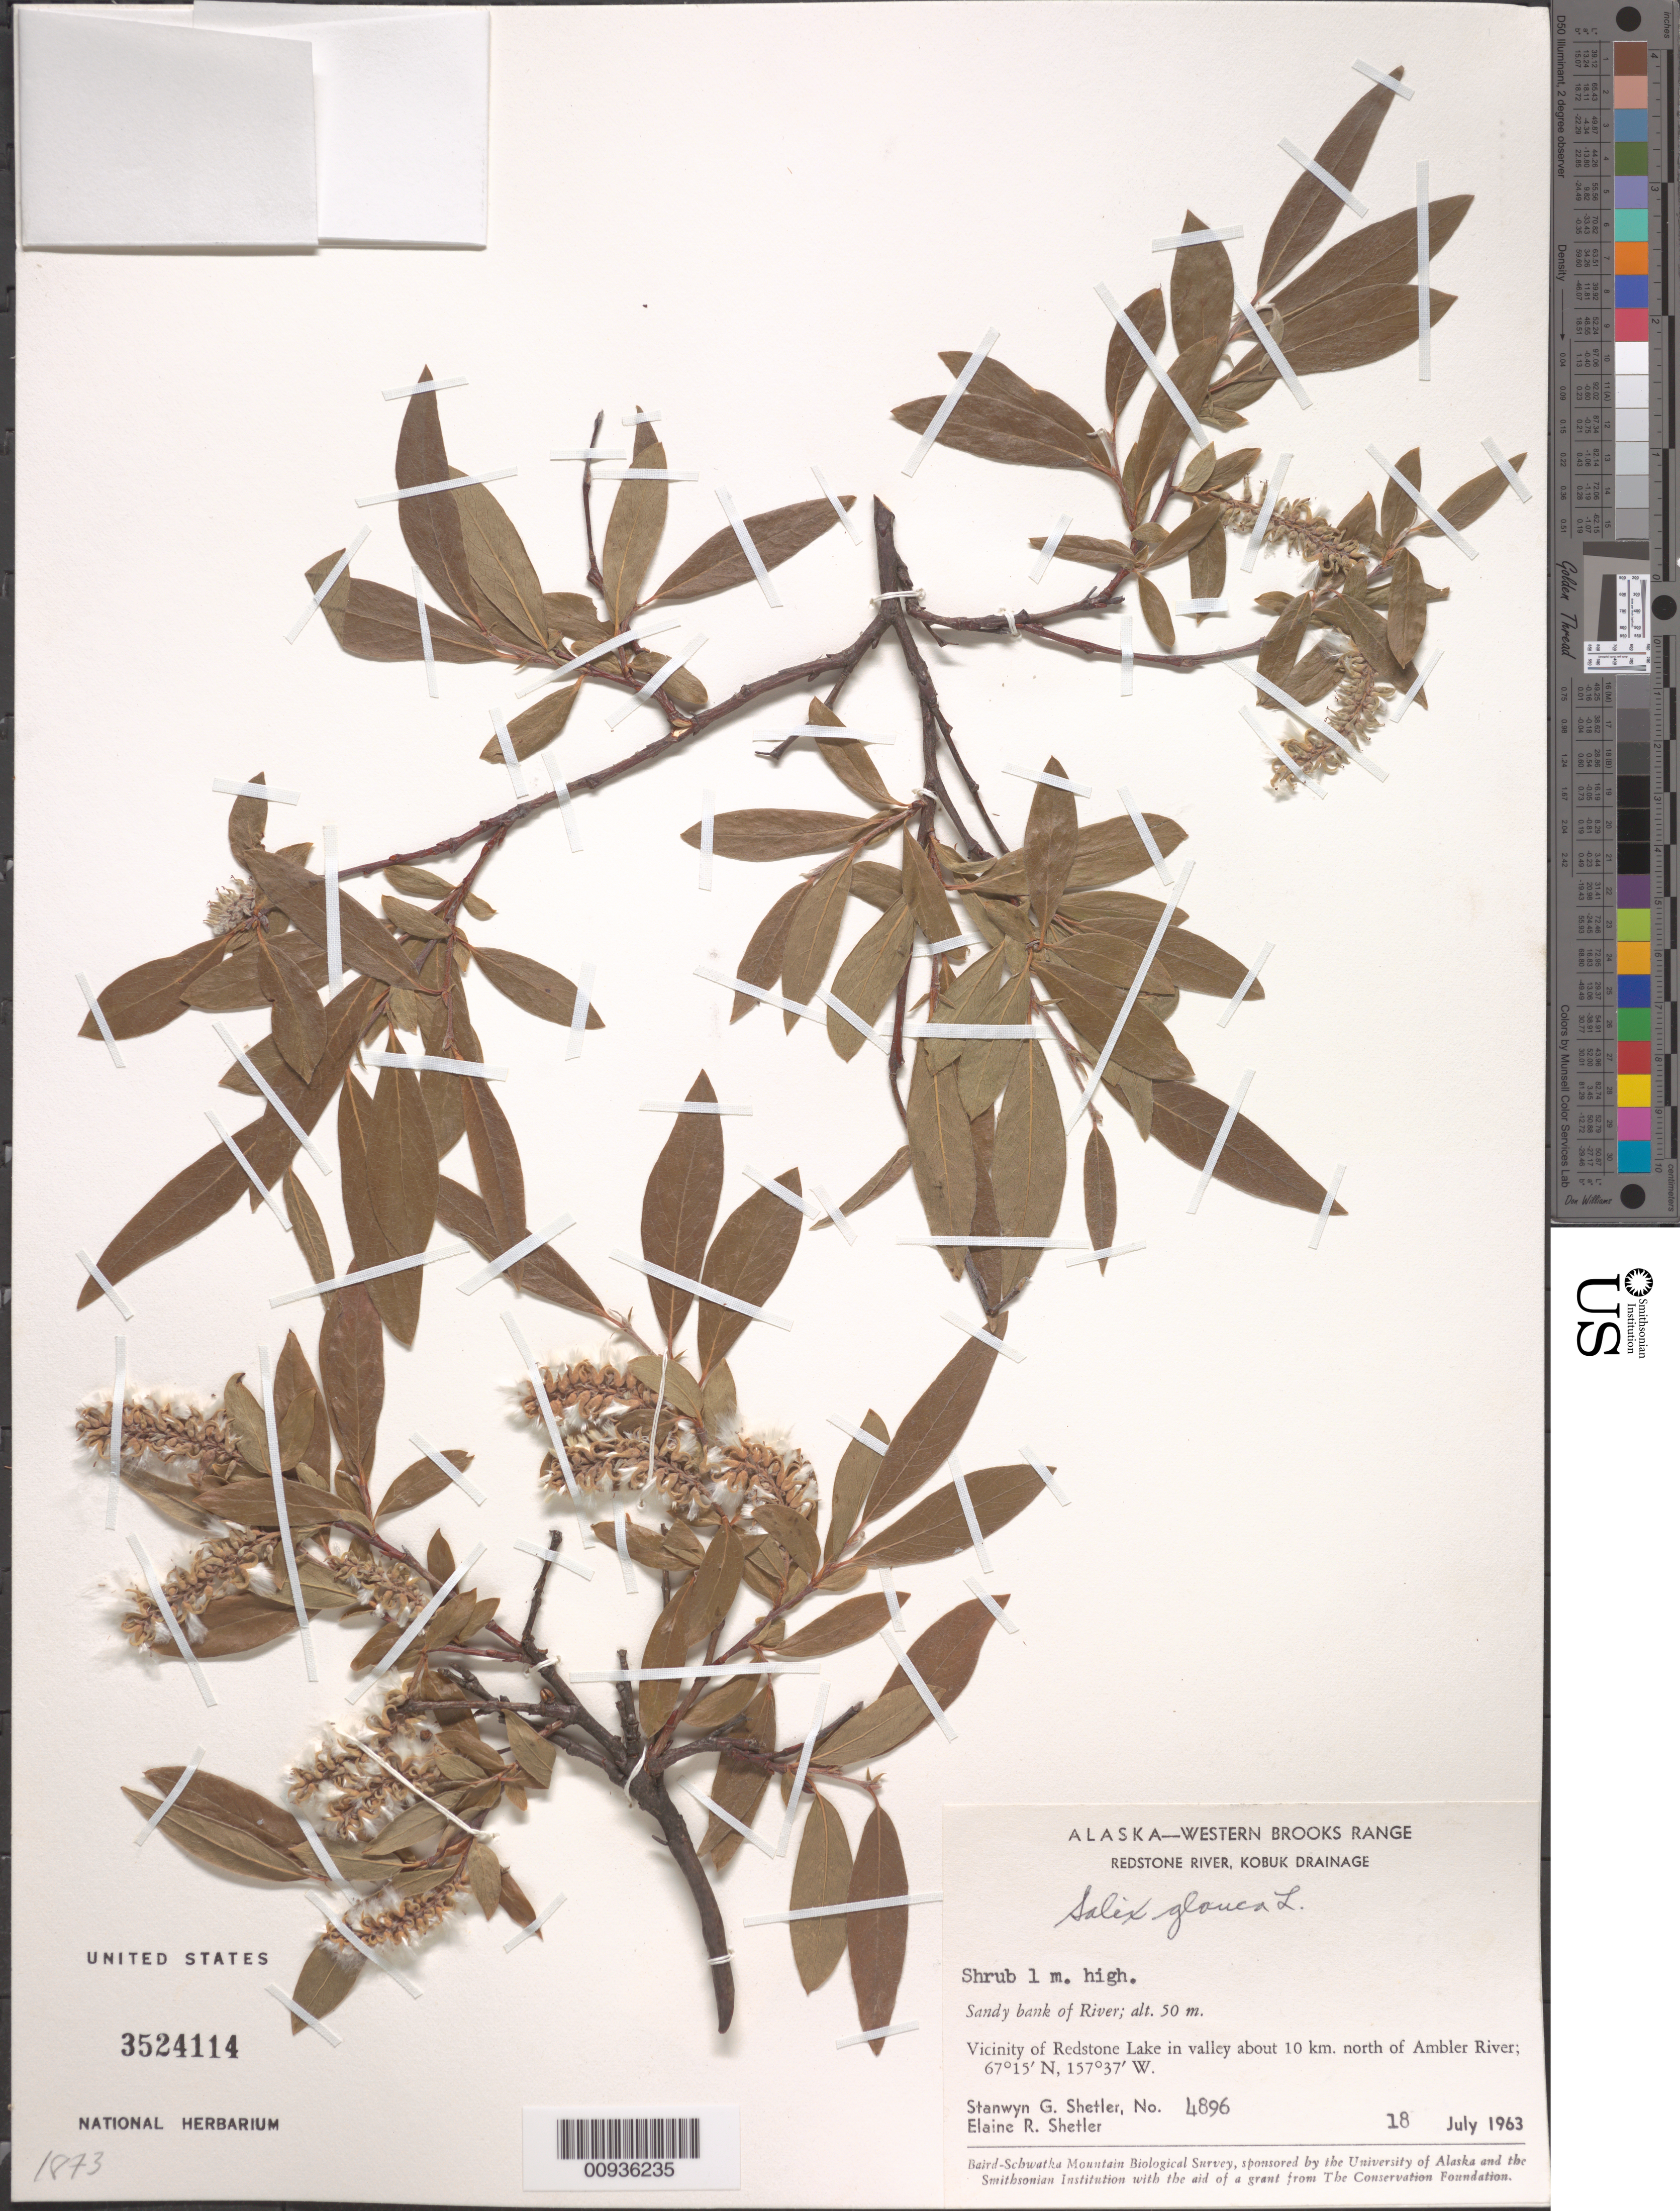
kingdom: Plantae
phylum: Tracheophyta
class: Magnoliopsida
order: Malpighiales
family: Salicaceae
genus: Salix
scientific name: Salix glauca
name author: L.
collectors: S. Shetler & E. R. Shetler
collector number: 4896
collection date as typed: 18 Jul 1963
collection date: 1963-07-18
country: United States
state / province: Alaska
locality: Vicinity of Redstone Lake in valley about 10 km. north of Ambler River. Western Brooks Range, Redstone River, Kobuk Drainage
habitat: Sandy bank of River.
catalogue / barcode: US 3524114